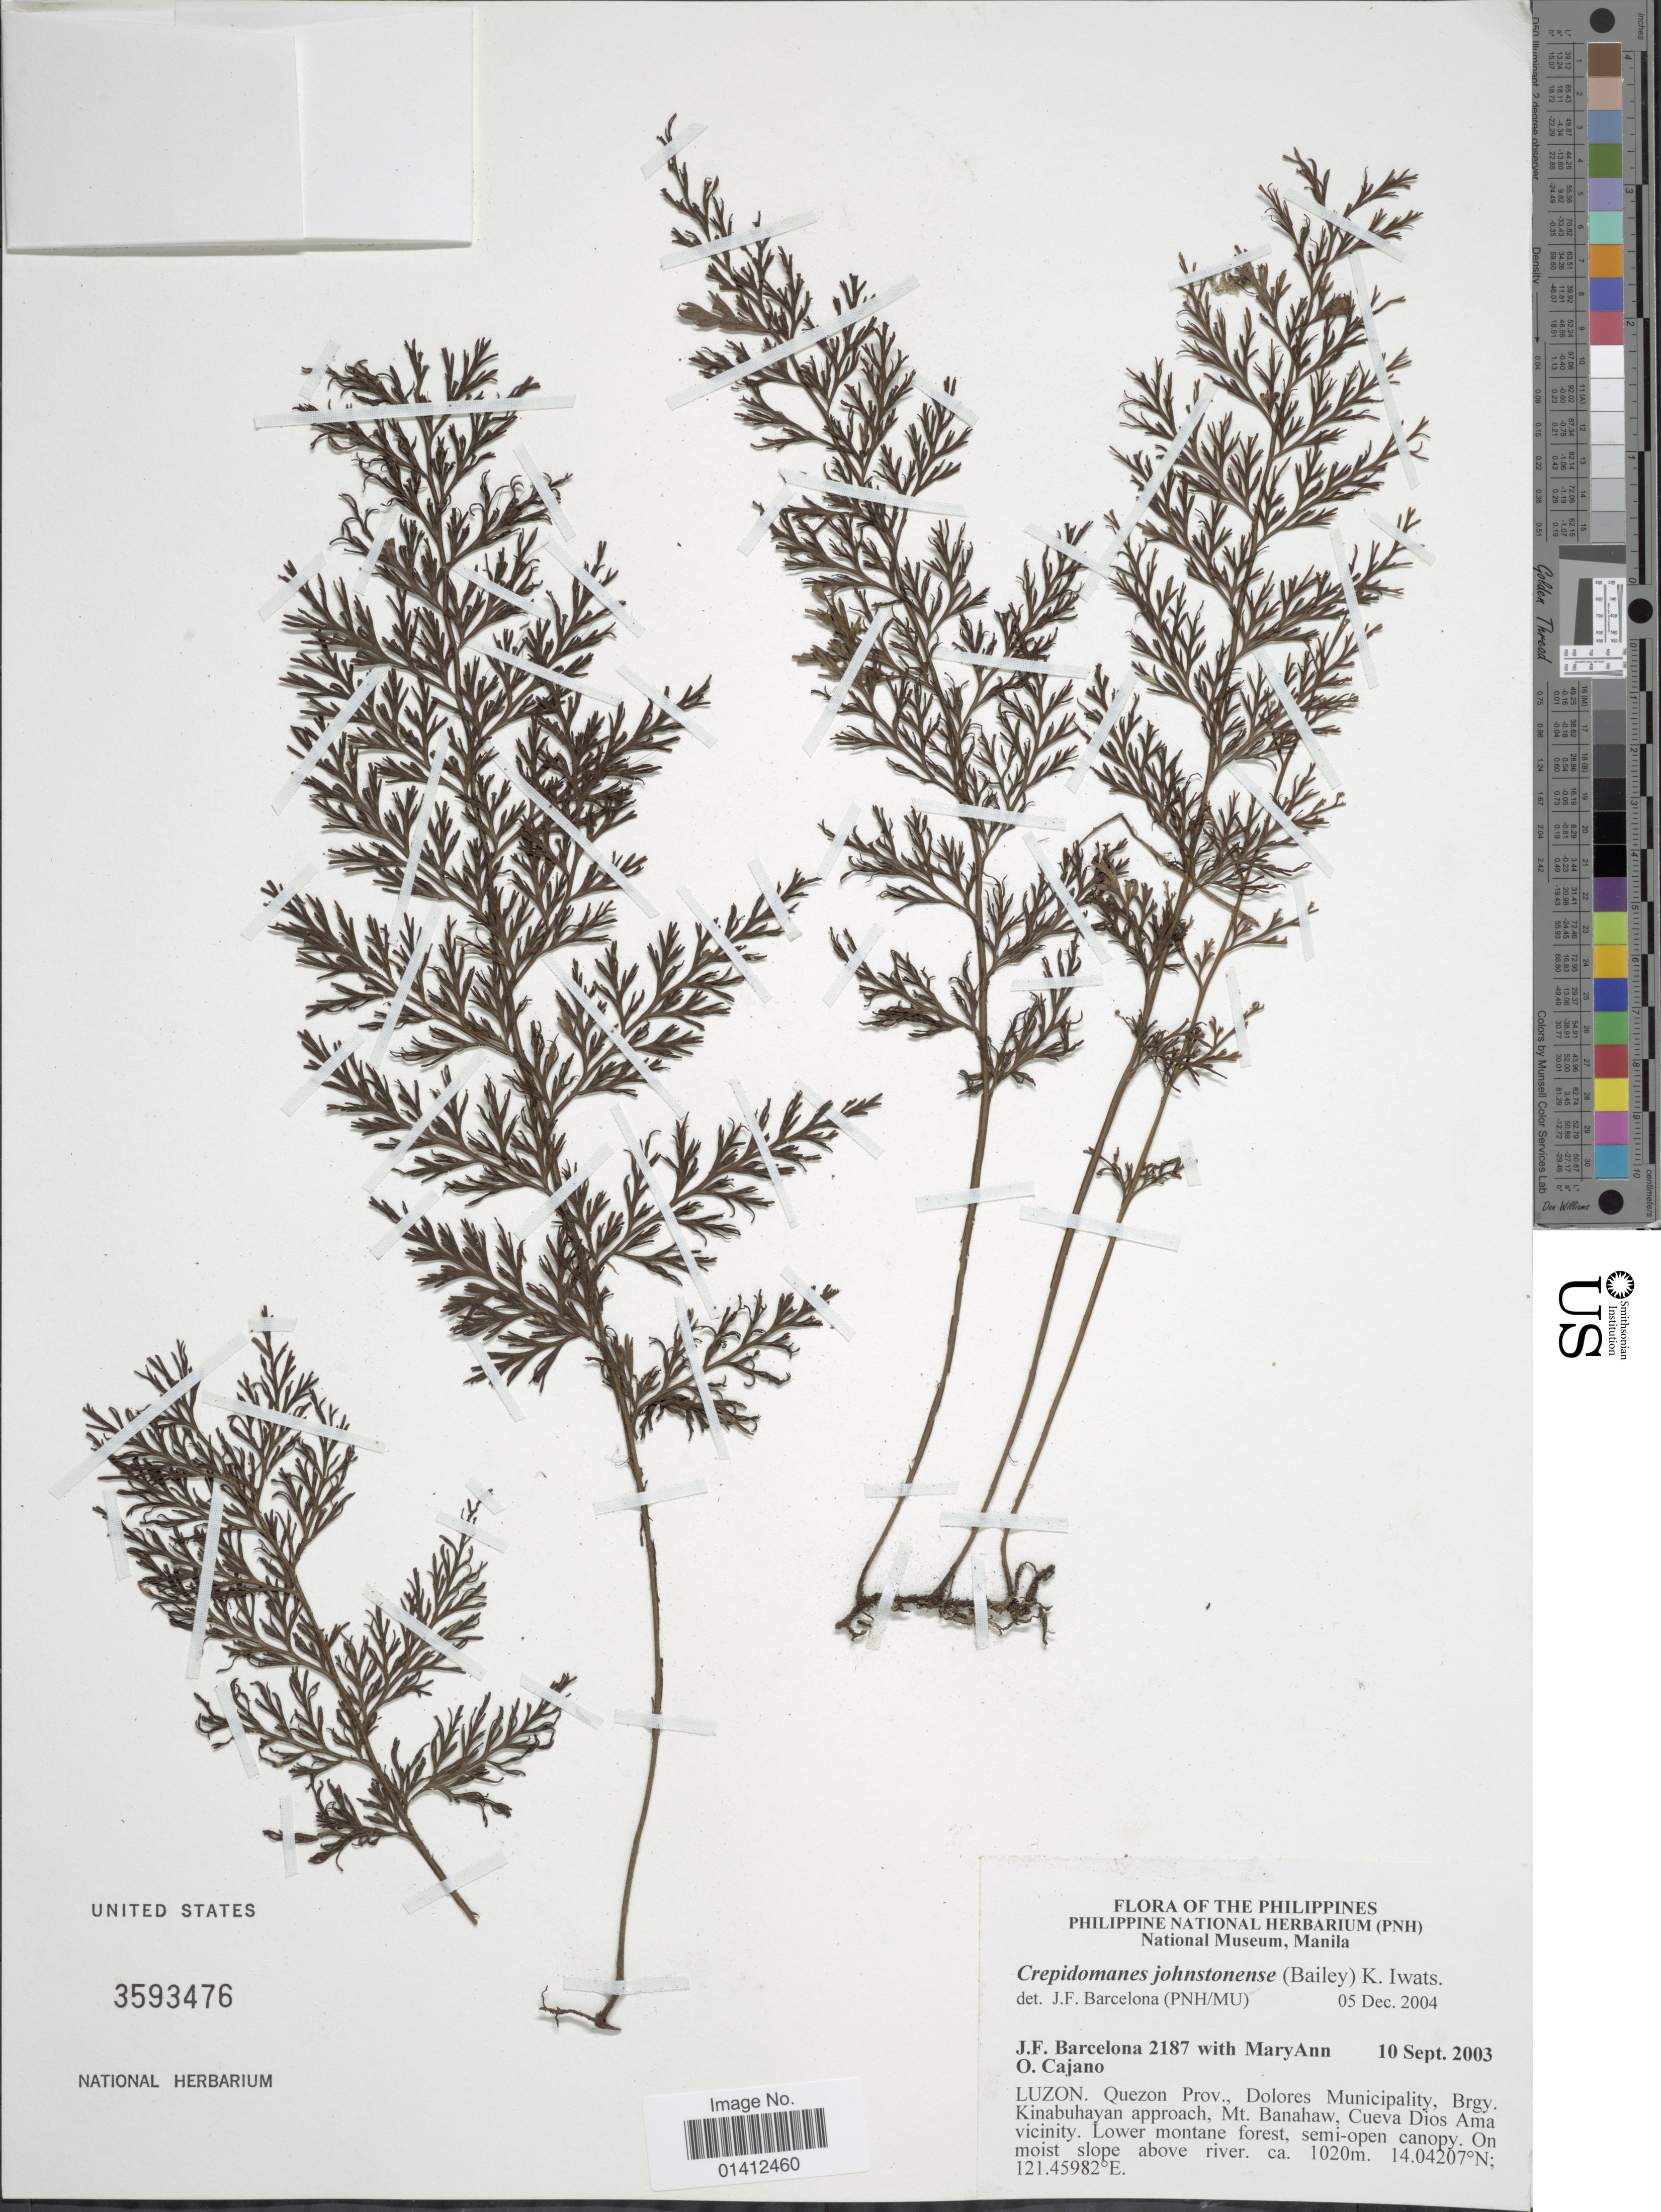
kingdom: Plantae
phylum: Tracheophyta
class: Polypodiopsida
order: Hymenophyllales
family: Hymenophyllaceae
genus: Vandenboschia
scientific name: Vandenboschia johnstonensis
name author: (Bailey) Copel.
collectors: J. F. Barcelona & M. Cajano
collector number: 2187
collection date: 2003-09-10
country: Philippines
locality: Luzon, Quezon Prov. Dolores Municipality, brgy, Kinabuhayanapproach, Mt Banahaw, Cueva Dios Ama vicinity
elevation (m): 1020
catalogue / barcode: US 3593476